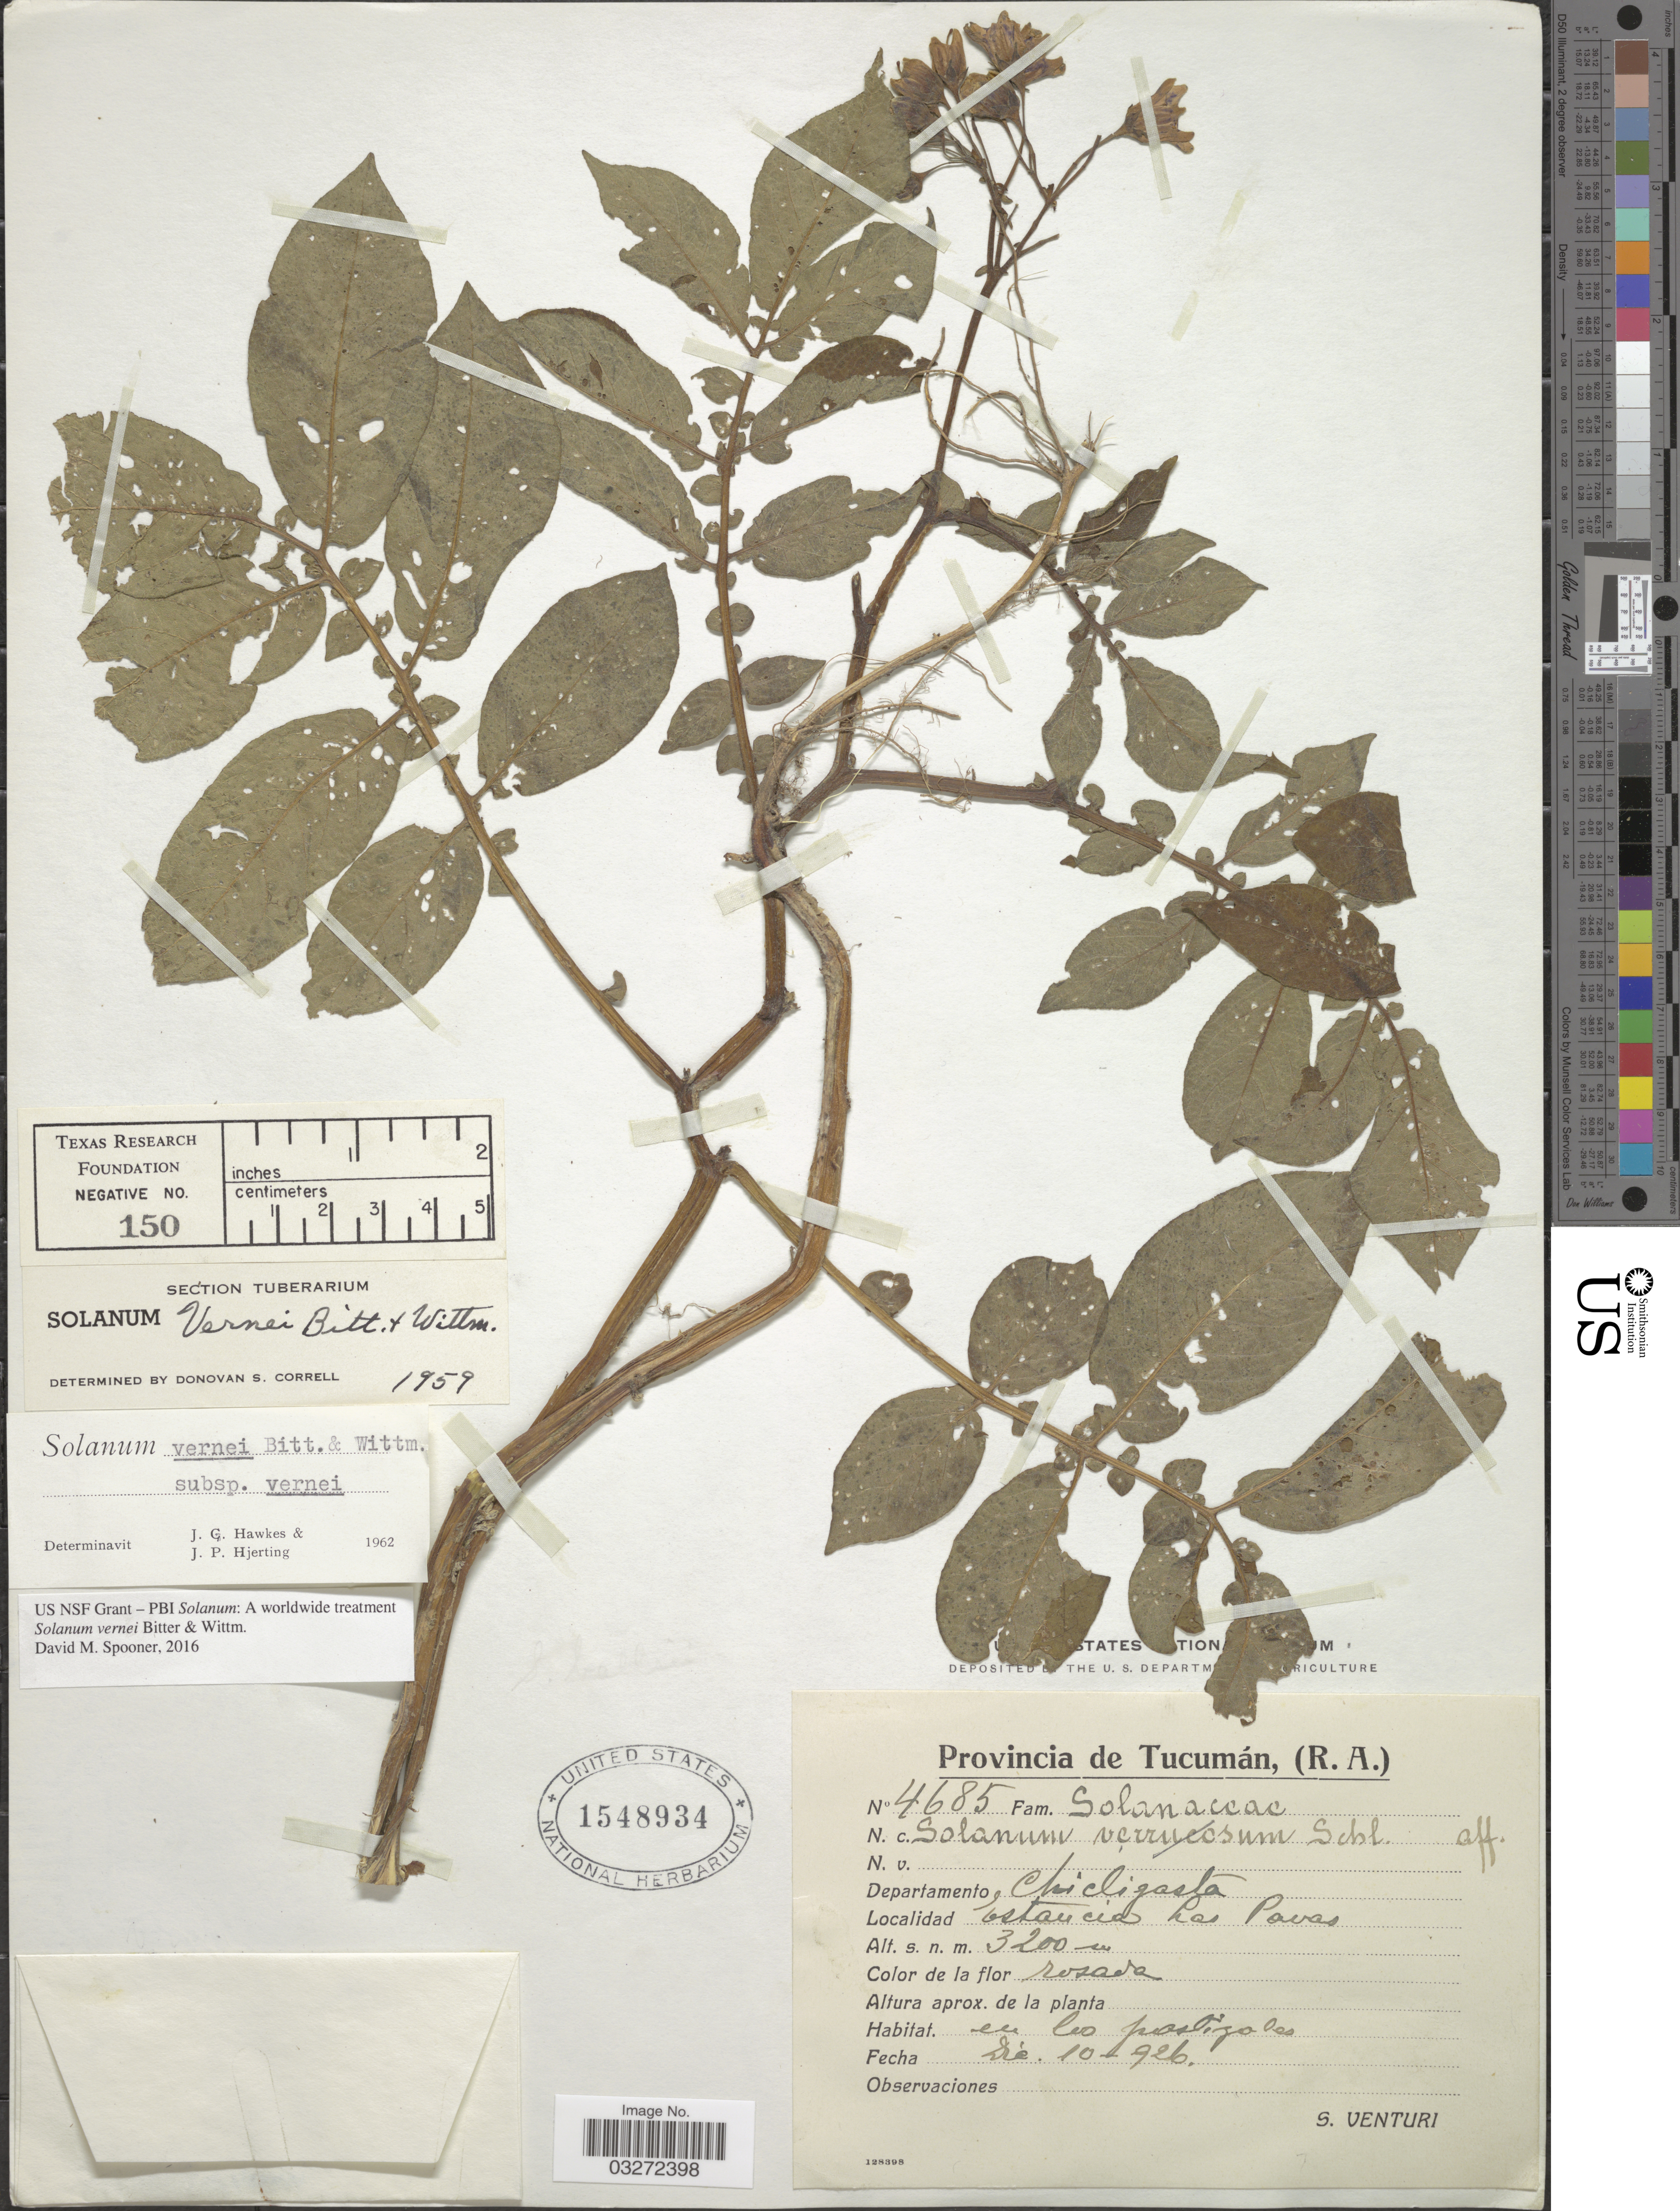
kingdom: Plantae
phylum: Tracheophyta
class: Magnoliopsida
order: Solanales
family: Solanaceae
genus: Solanum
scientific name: Solanum vernei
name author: Bitter & Wittm.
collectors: S. Venturi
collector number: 4685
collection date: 1926-12-10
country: Argentina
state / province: Tucuman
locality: Departamento Chicligasta, Estancia Las Pavas.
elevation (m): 3200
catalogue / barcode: US 1548934